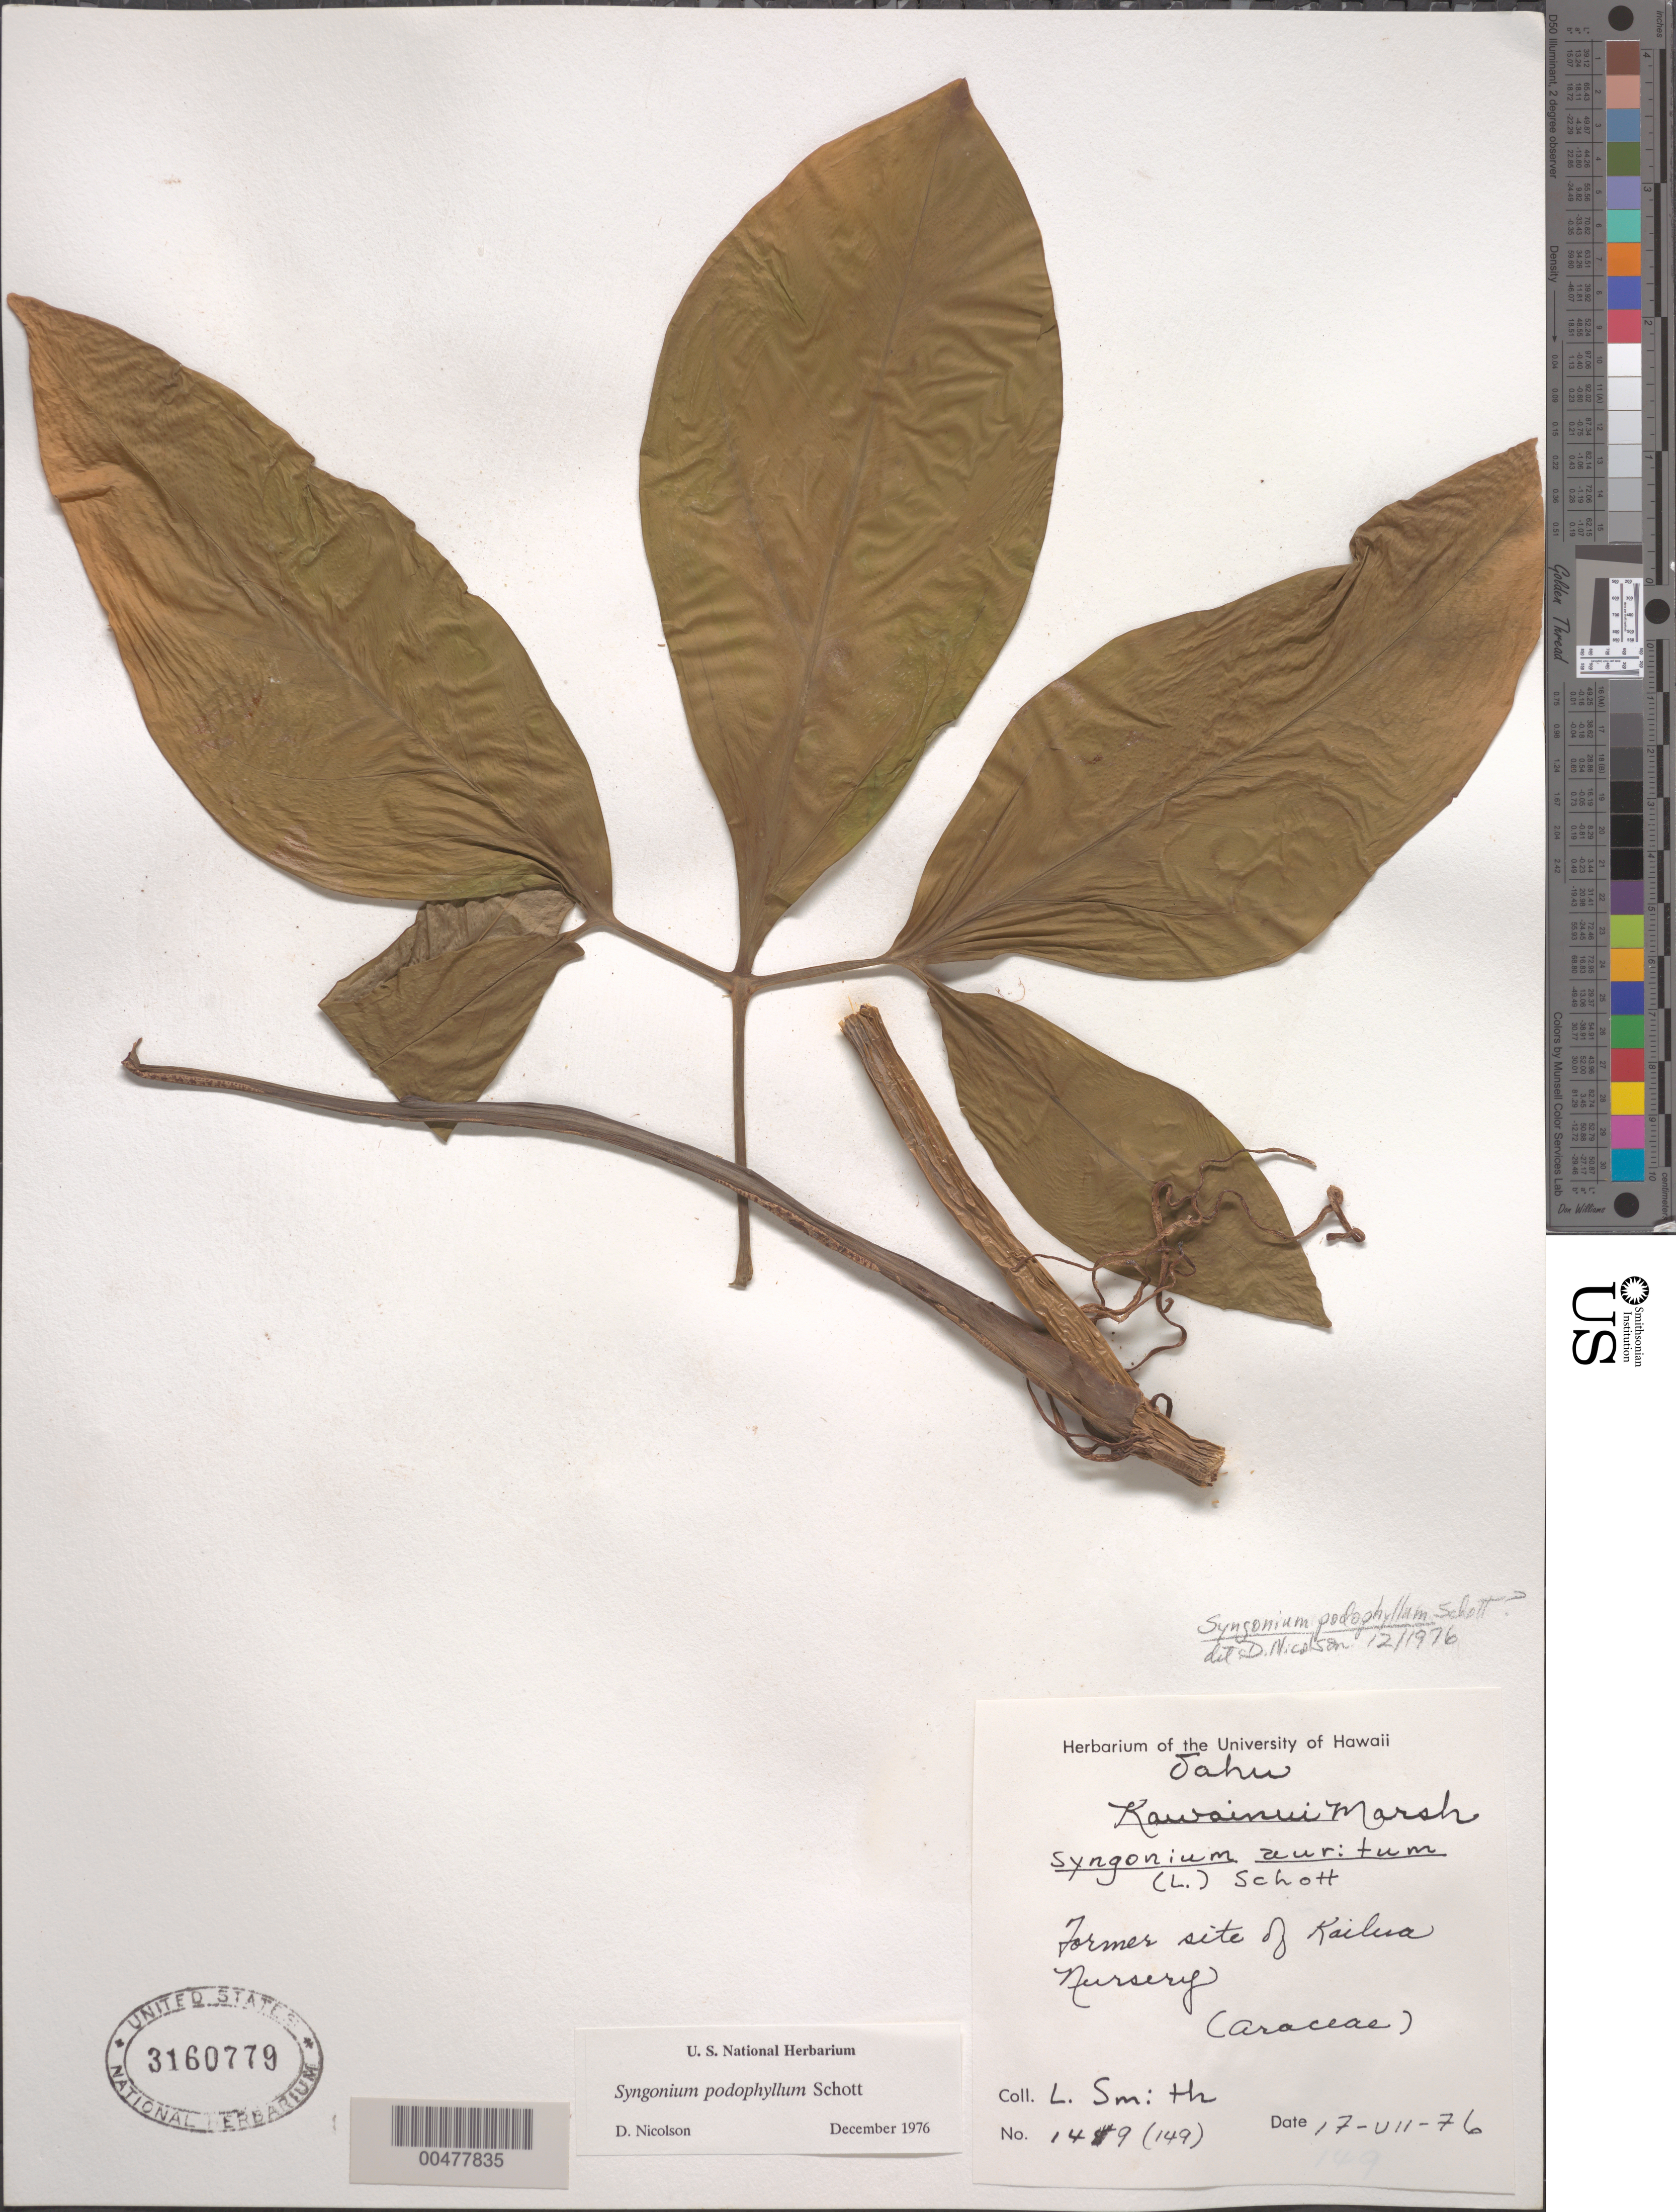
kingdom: Plantae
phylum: Tracheophyta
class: Liliopsida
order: Alismatales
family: Araceae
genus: Syngonium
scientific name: Syngonium podophyllum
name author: Schott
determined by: Nicolson, Dan H.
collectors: L. Smith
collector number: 149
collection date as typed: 17 Jul 1976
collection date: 1976-07-17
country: United States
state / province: Hawaii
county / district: Honolulu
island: Oahu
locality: Kawainui Marsh, former site of Kailua Nursery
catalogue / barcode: US 3160779